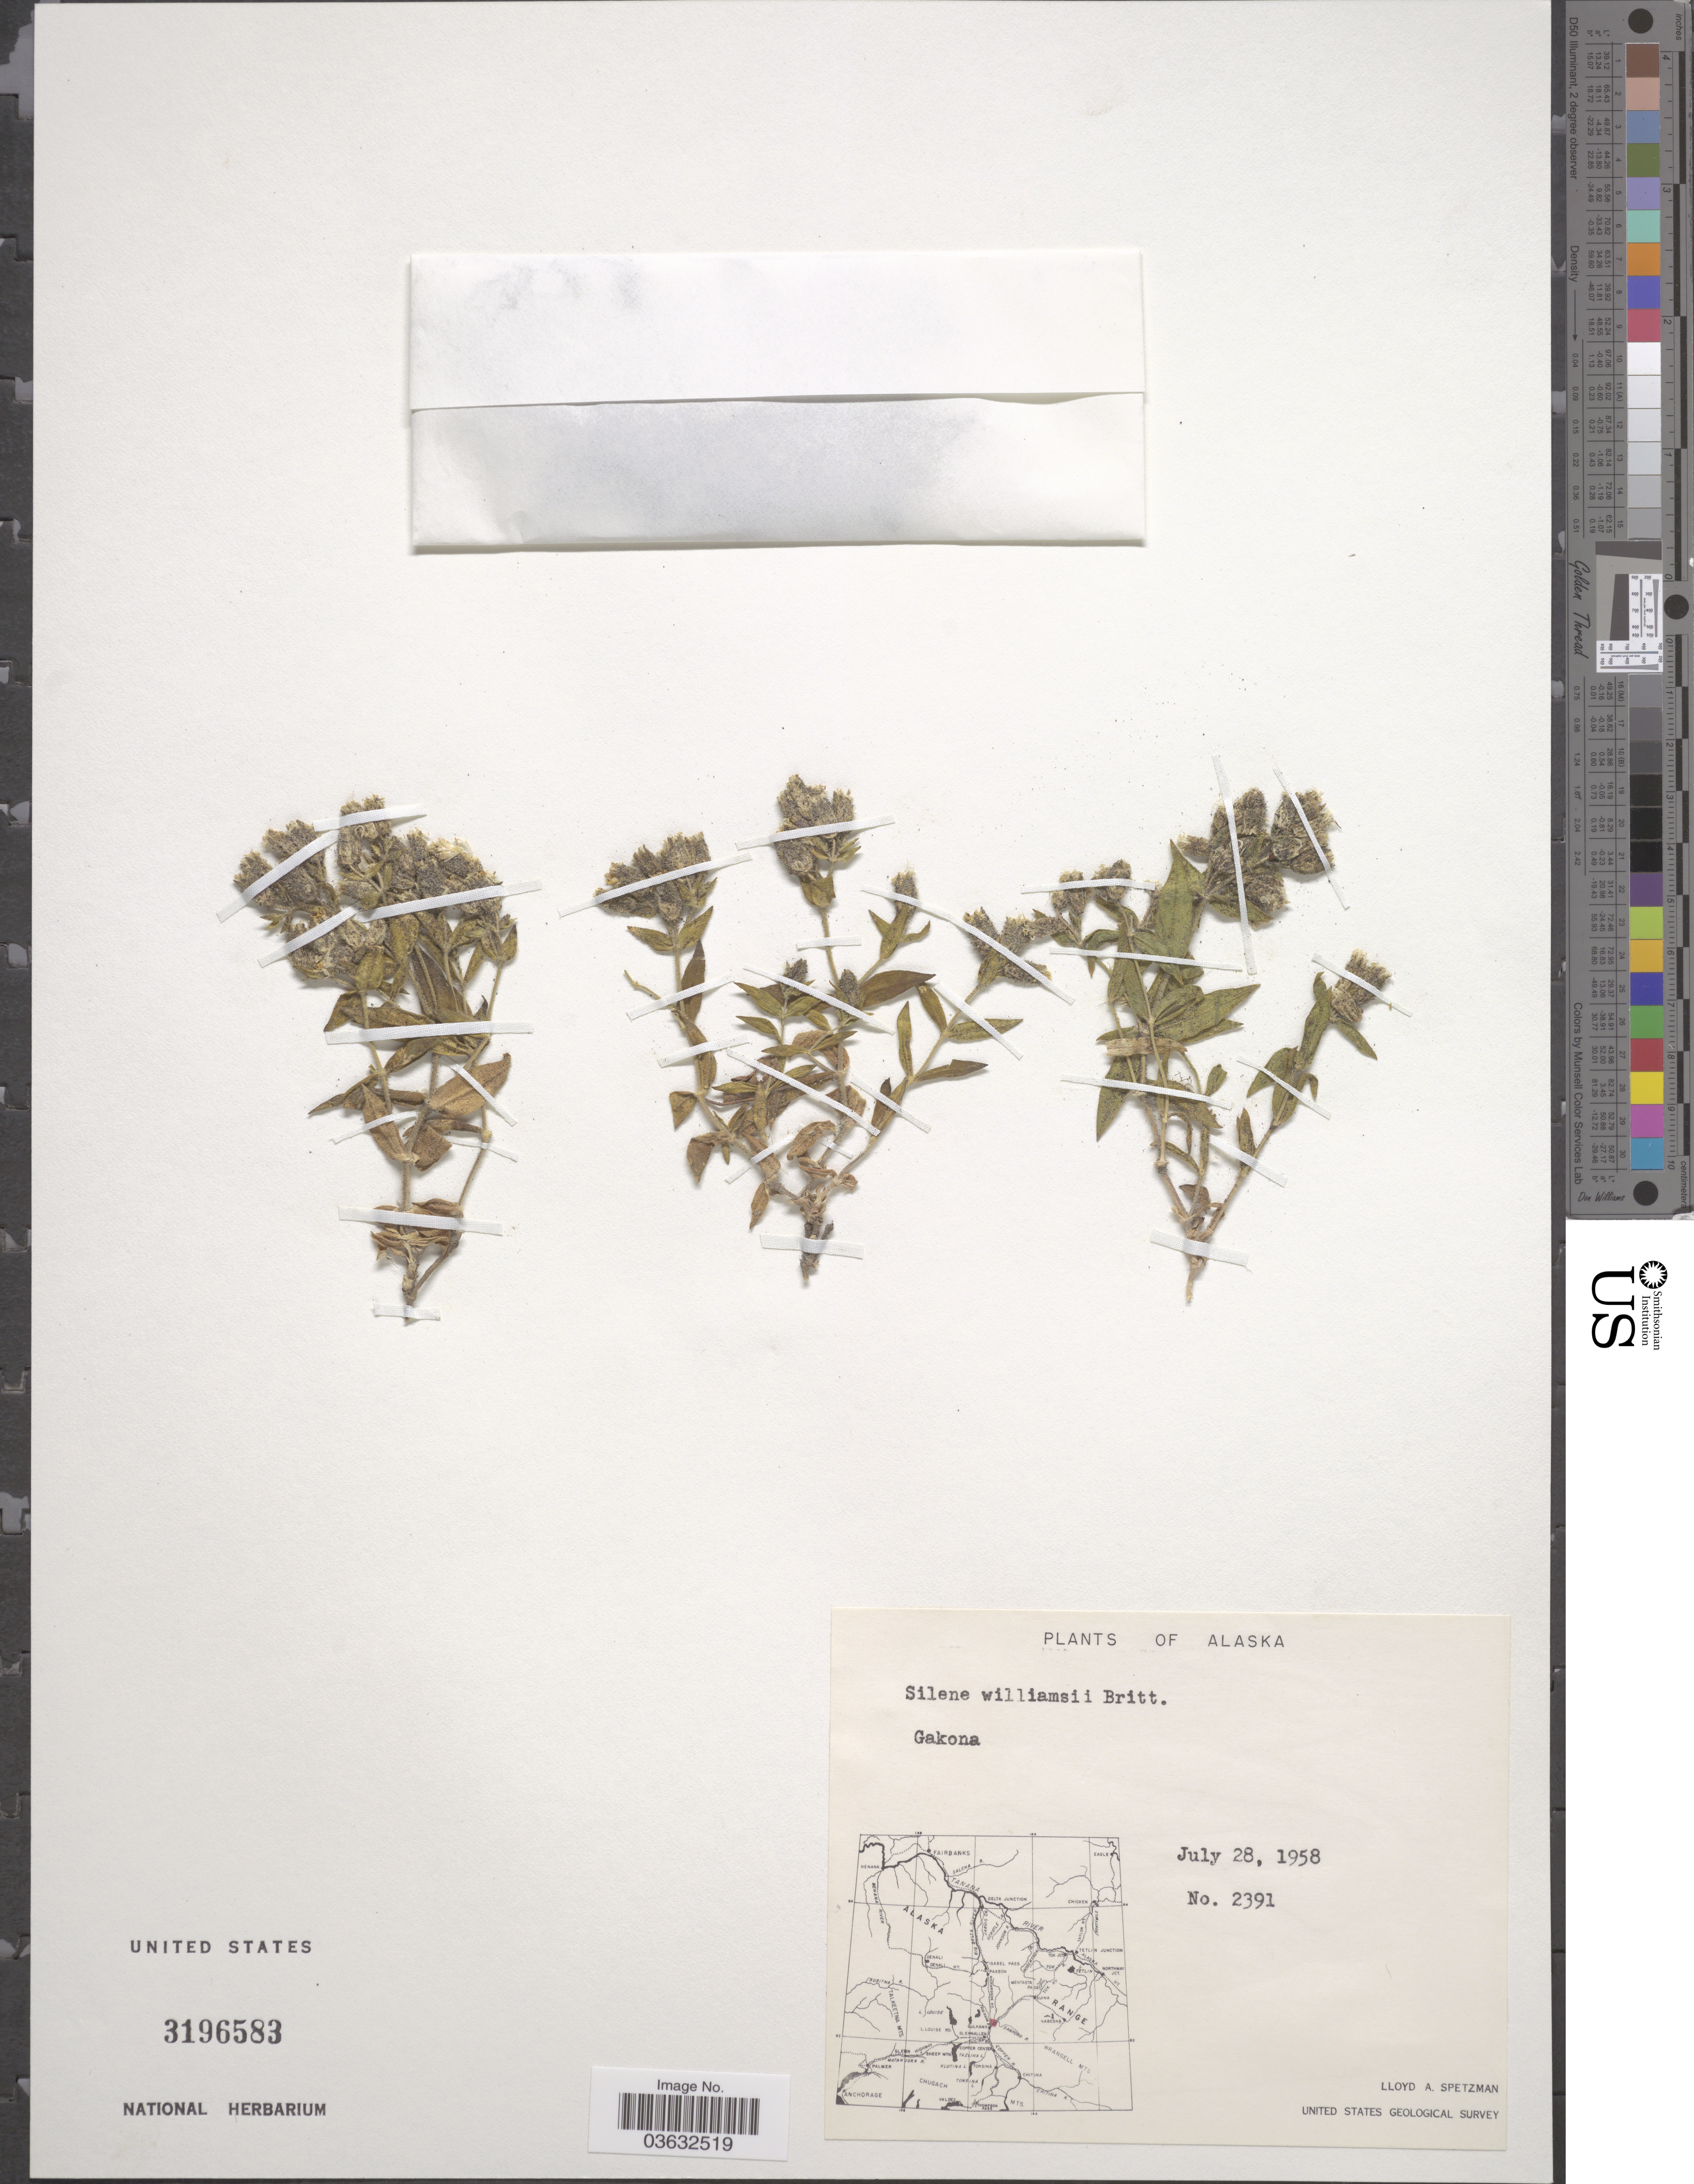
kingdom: Plantae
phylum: Tracheophyta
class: Magnoliopsida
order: Caryophyllales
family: Caryophyllaceae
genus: Silene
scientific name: Silene williamsii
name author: Britton in Britton & Rydb.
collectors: L. Spetzman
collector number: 2391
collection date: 1958-07-28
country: United States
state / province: Alaska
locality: Gakona.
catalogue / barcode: US 3196583